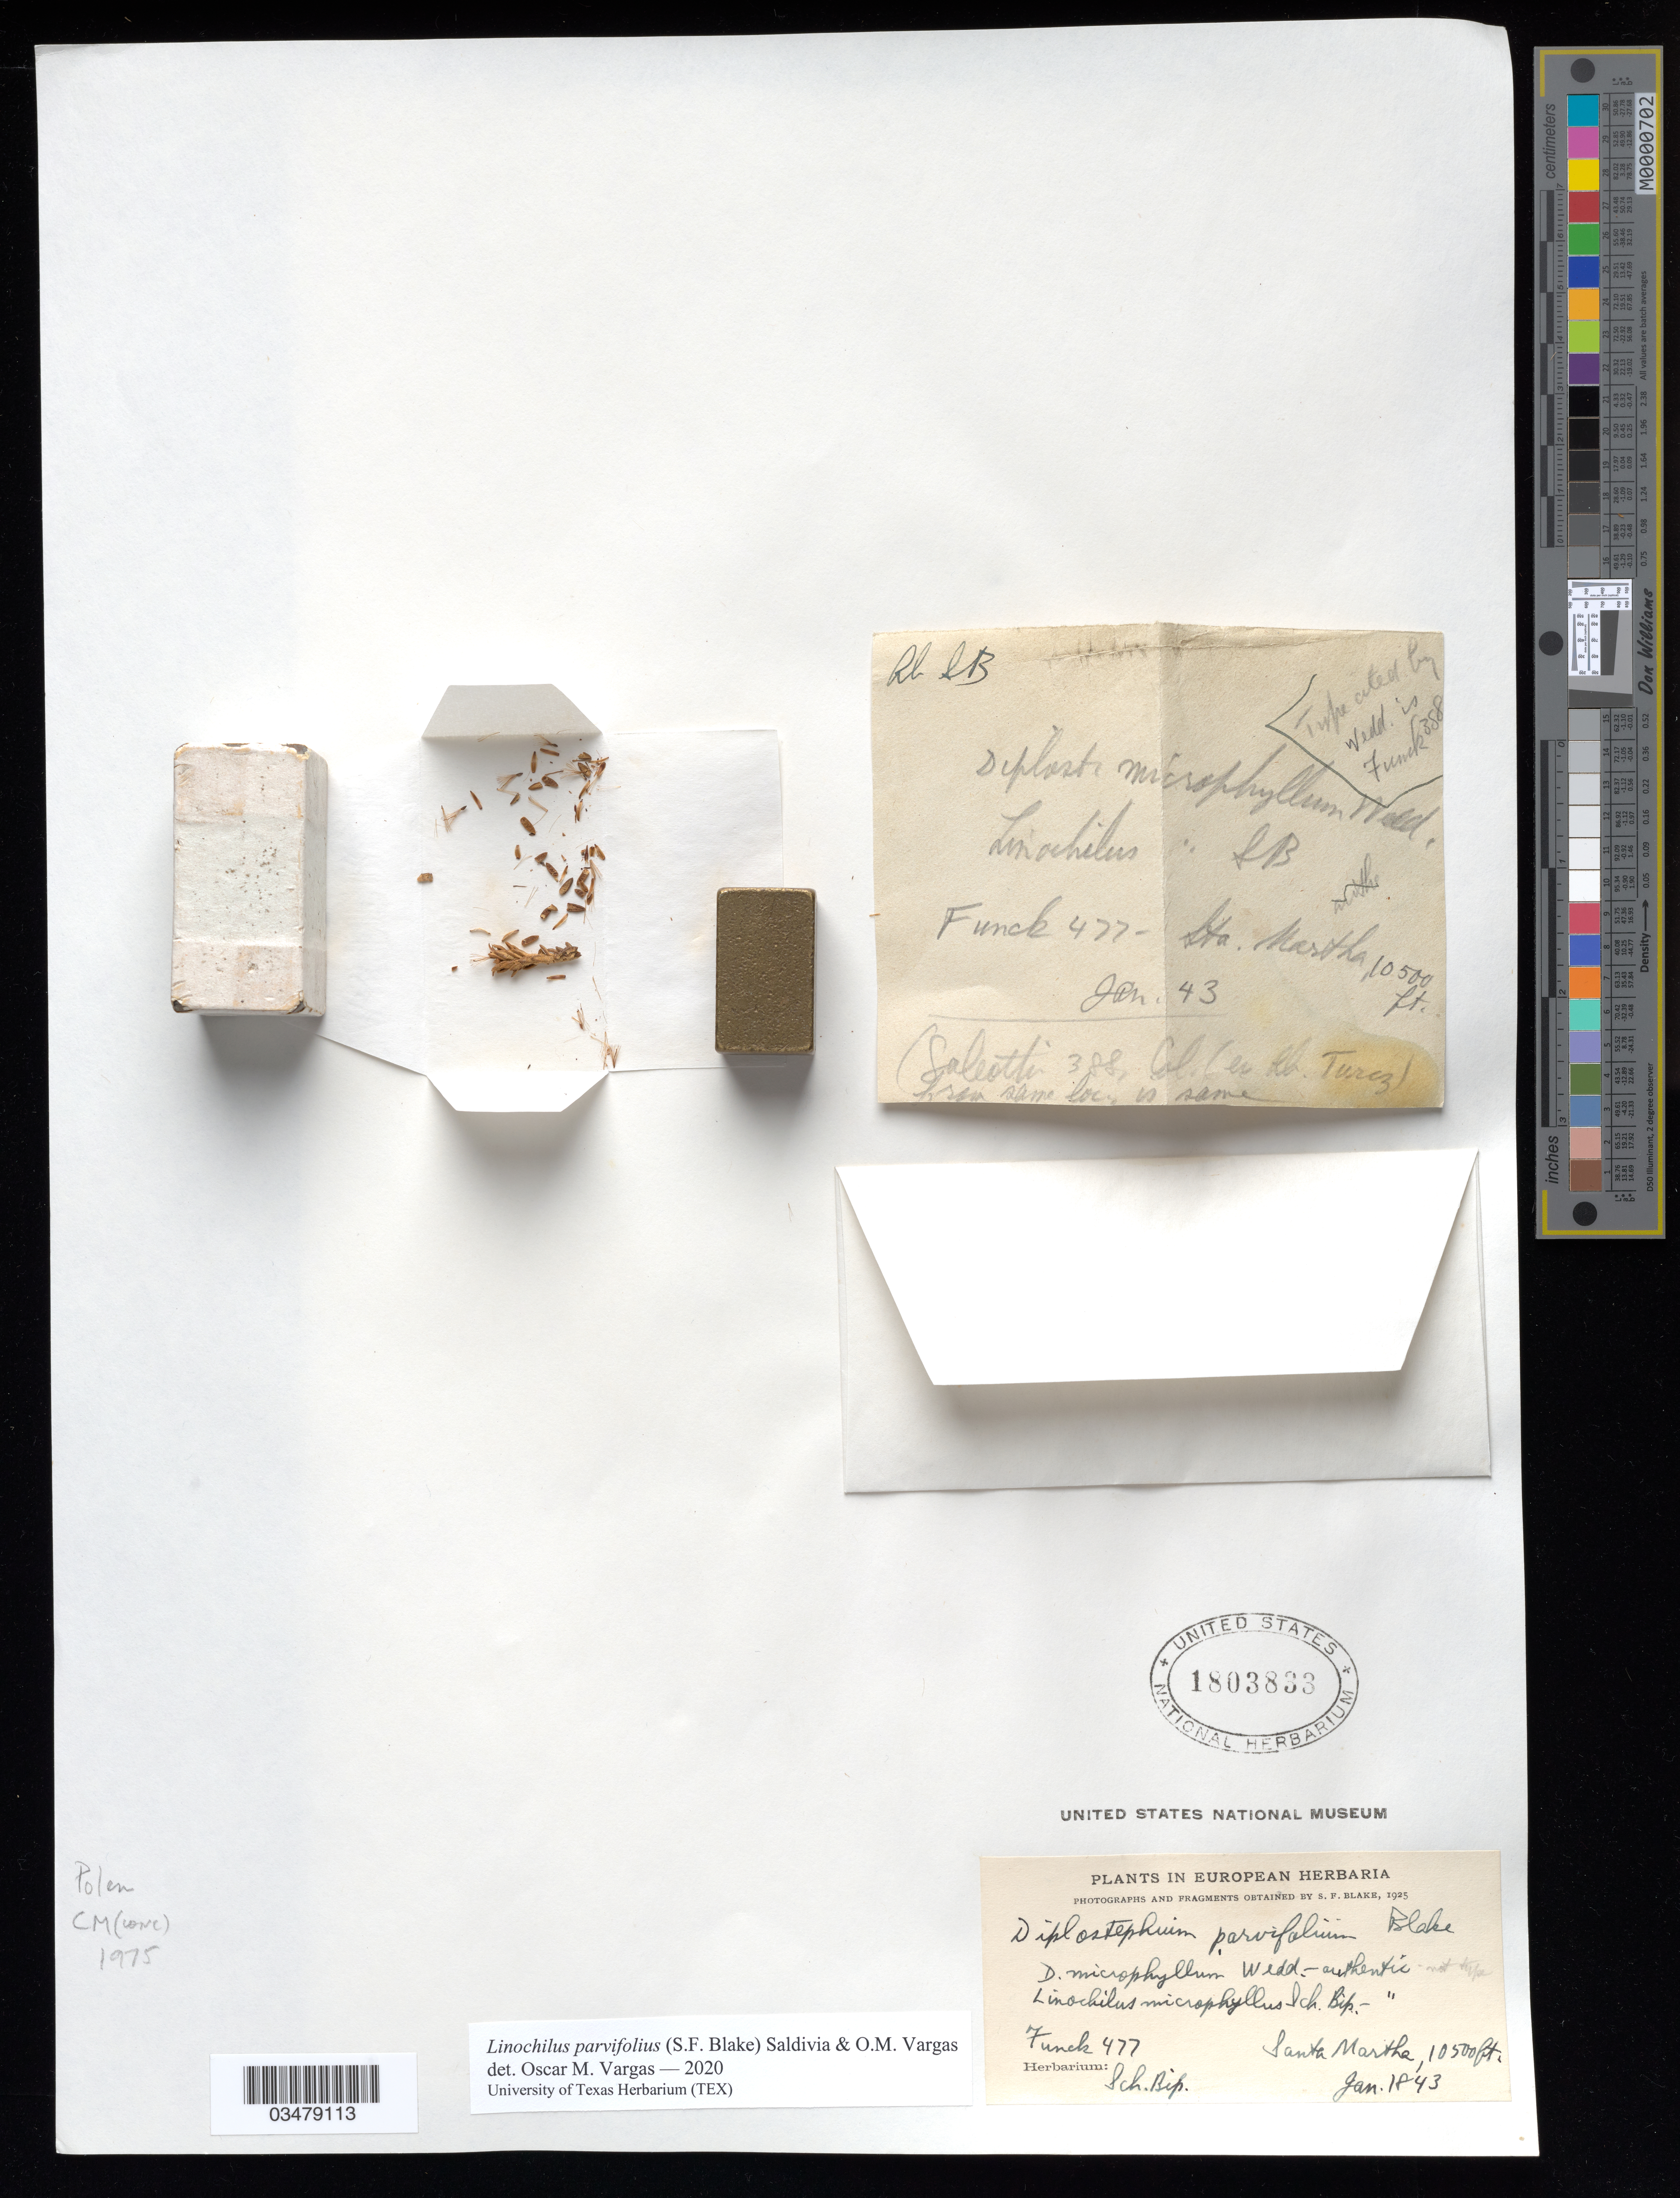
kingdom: Plantae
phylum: Tracheophyta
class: Magnoliopsida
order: Asterales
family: Asteraceae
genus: Linochilus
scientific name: Linochilus parvifolius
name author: (S.F. Blake) Saldivia & O.M. Vargas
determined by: Vargas, Oscar M.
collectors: -. Funck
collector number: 477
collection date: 1843-01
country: Colombia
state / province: Magdalena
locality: Santa Martha (sic)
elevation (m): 3200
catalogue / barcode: US 1803833